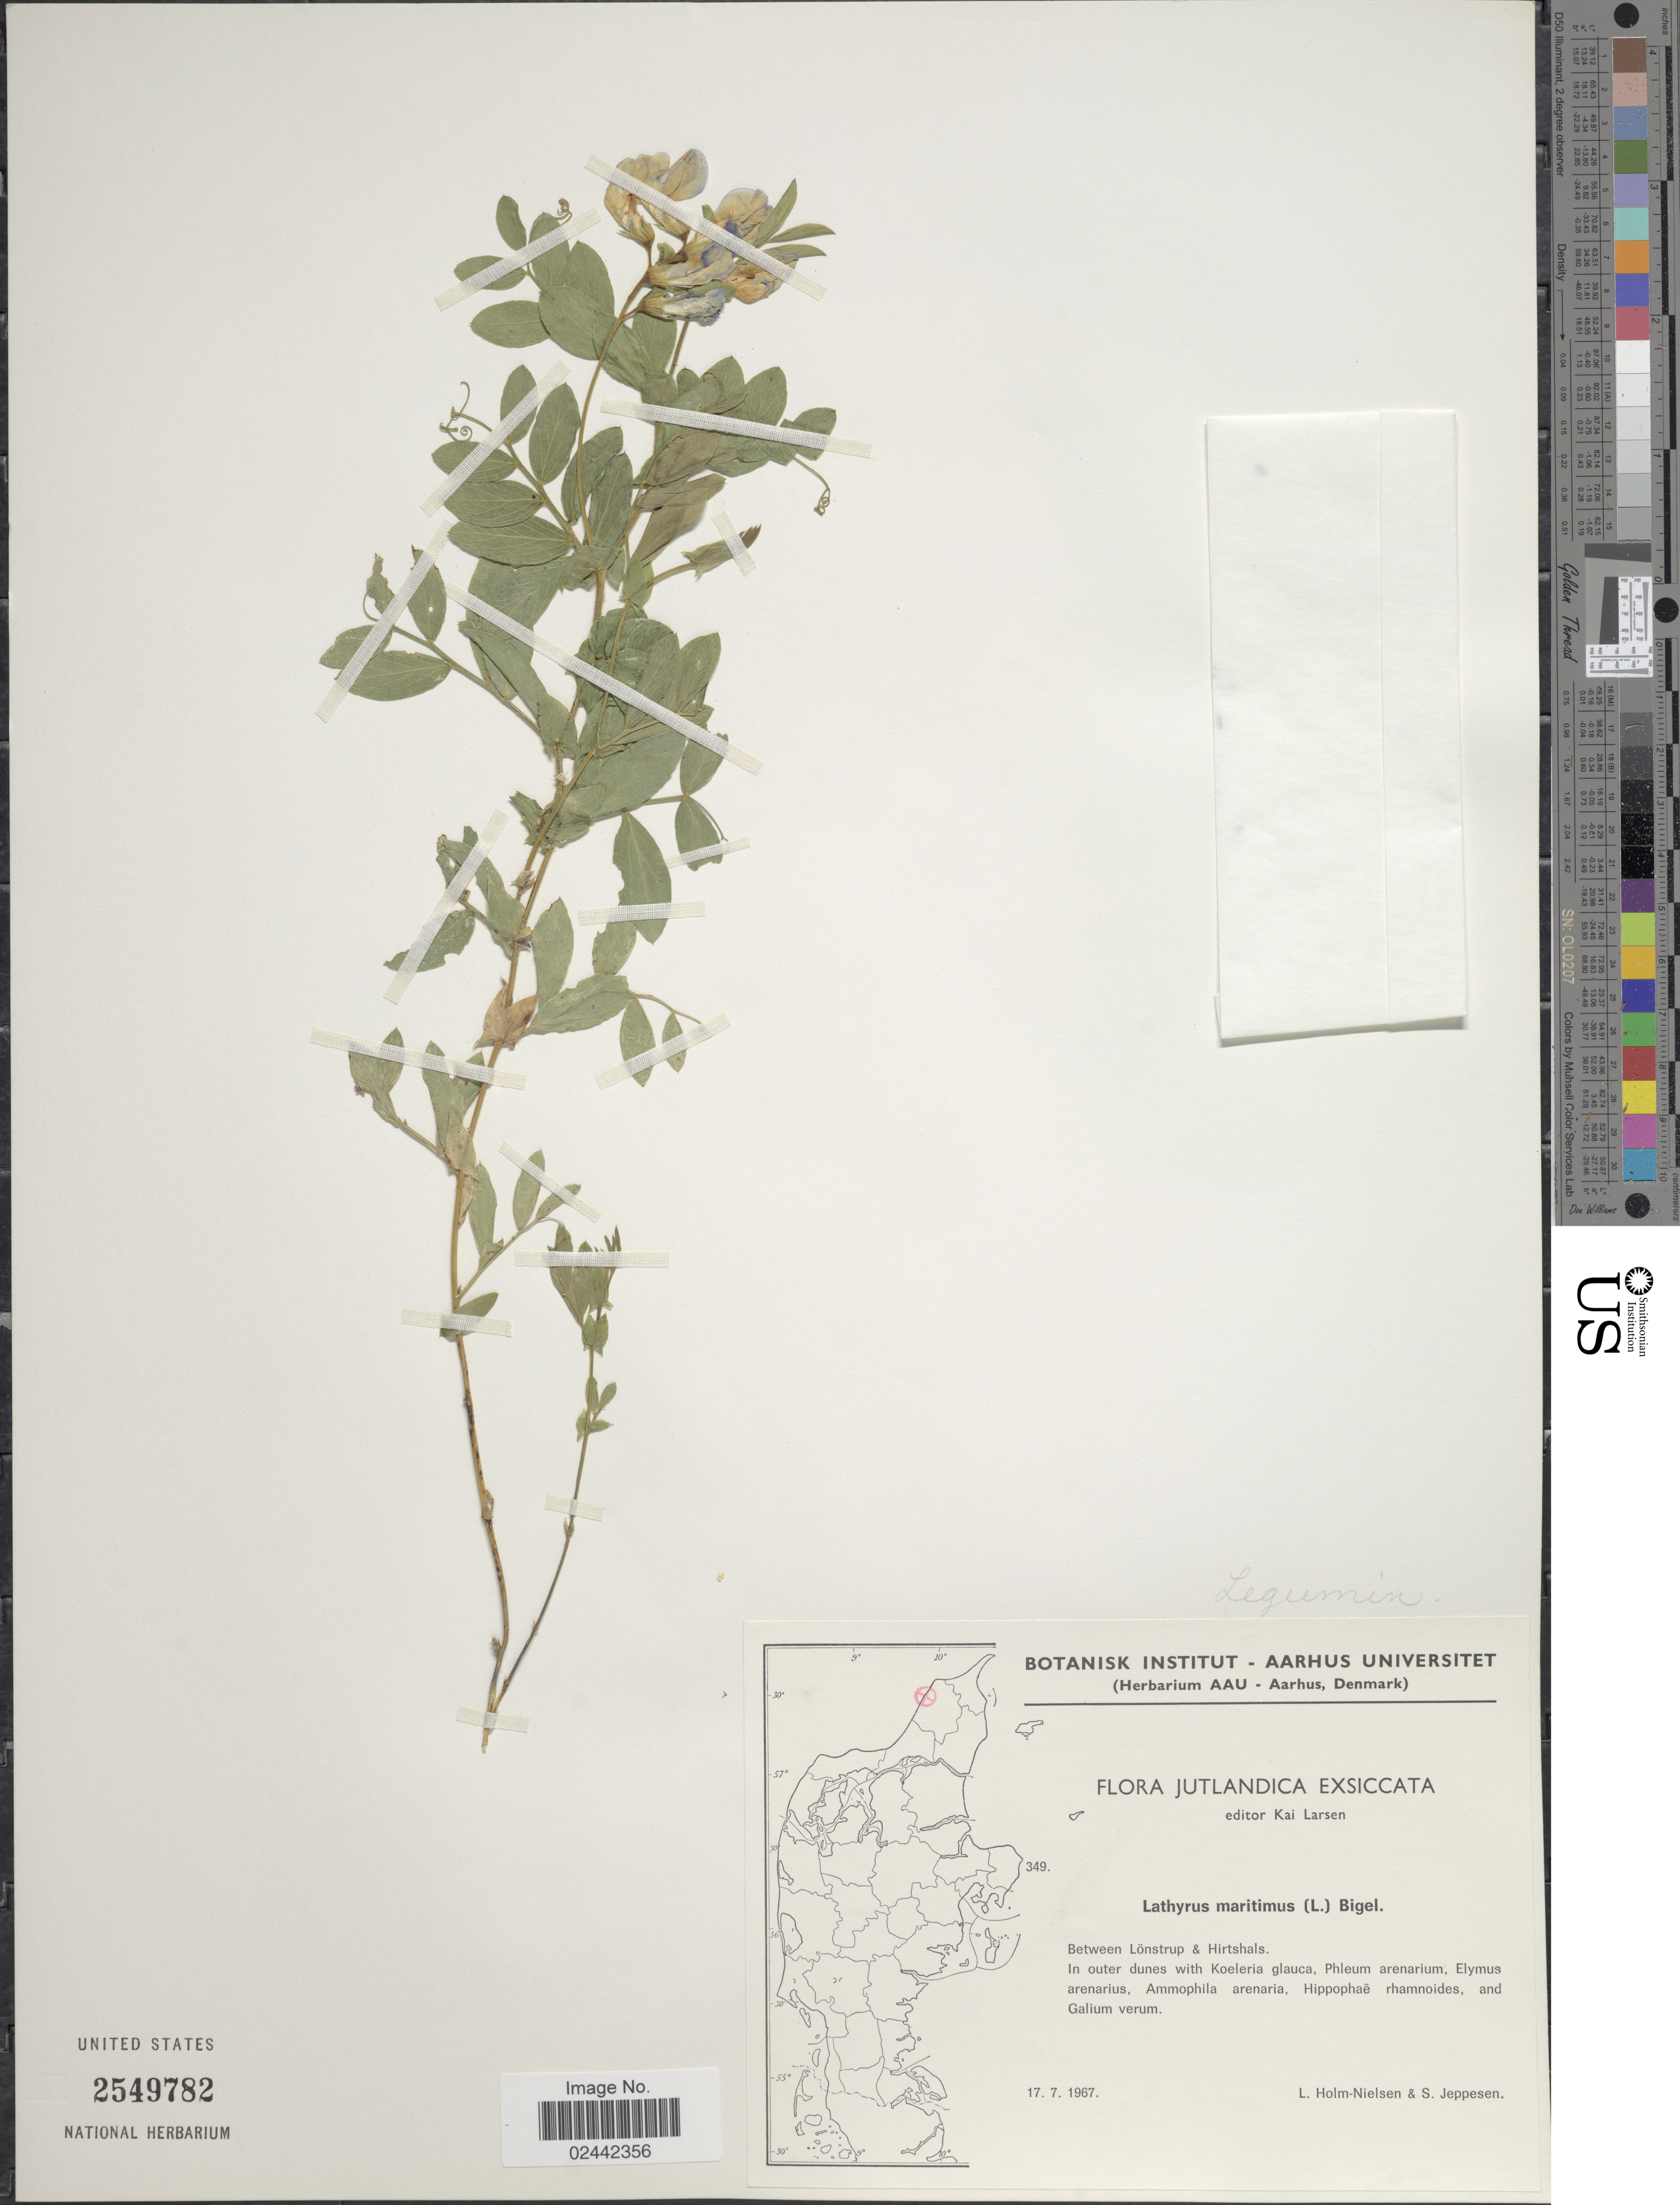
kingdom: Plantae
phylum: Tracheophyta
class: Magnoliopsida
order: Fabales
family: Fabaceae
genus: Lathyrus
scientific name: Lathyrus japonicus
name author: Willd.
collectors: L. Holm-Nielsen & S. Jeppesen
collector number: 349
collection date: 1967-07-17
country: Denmark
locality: Jutlandica. Between Lonstrup & Hirthals.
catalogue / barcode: US 254782